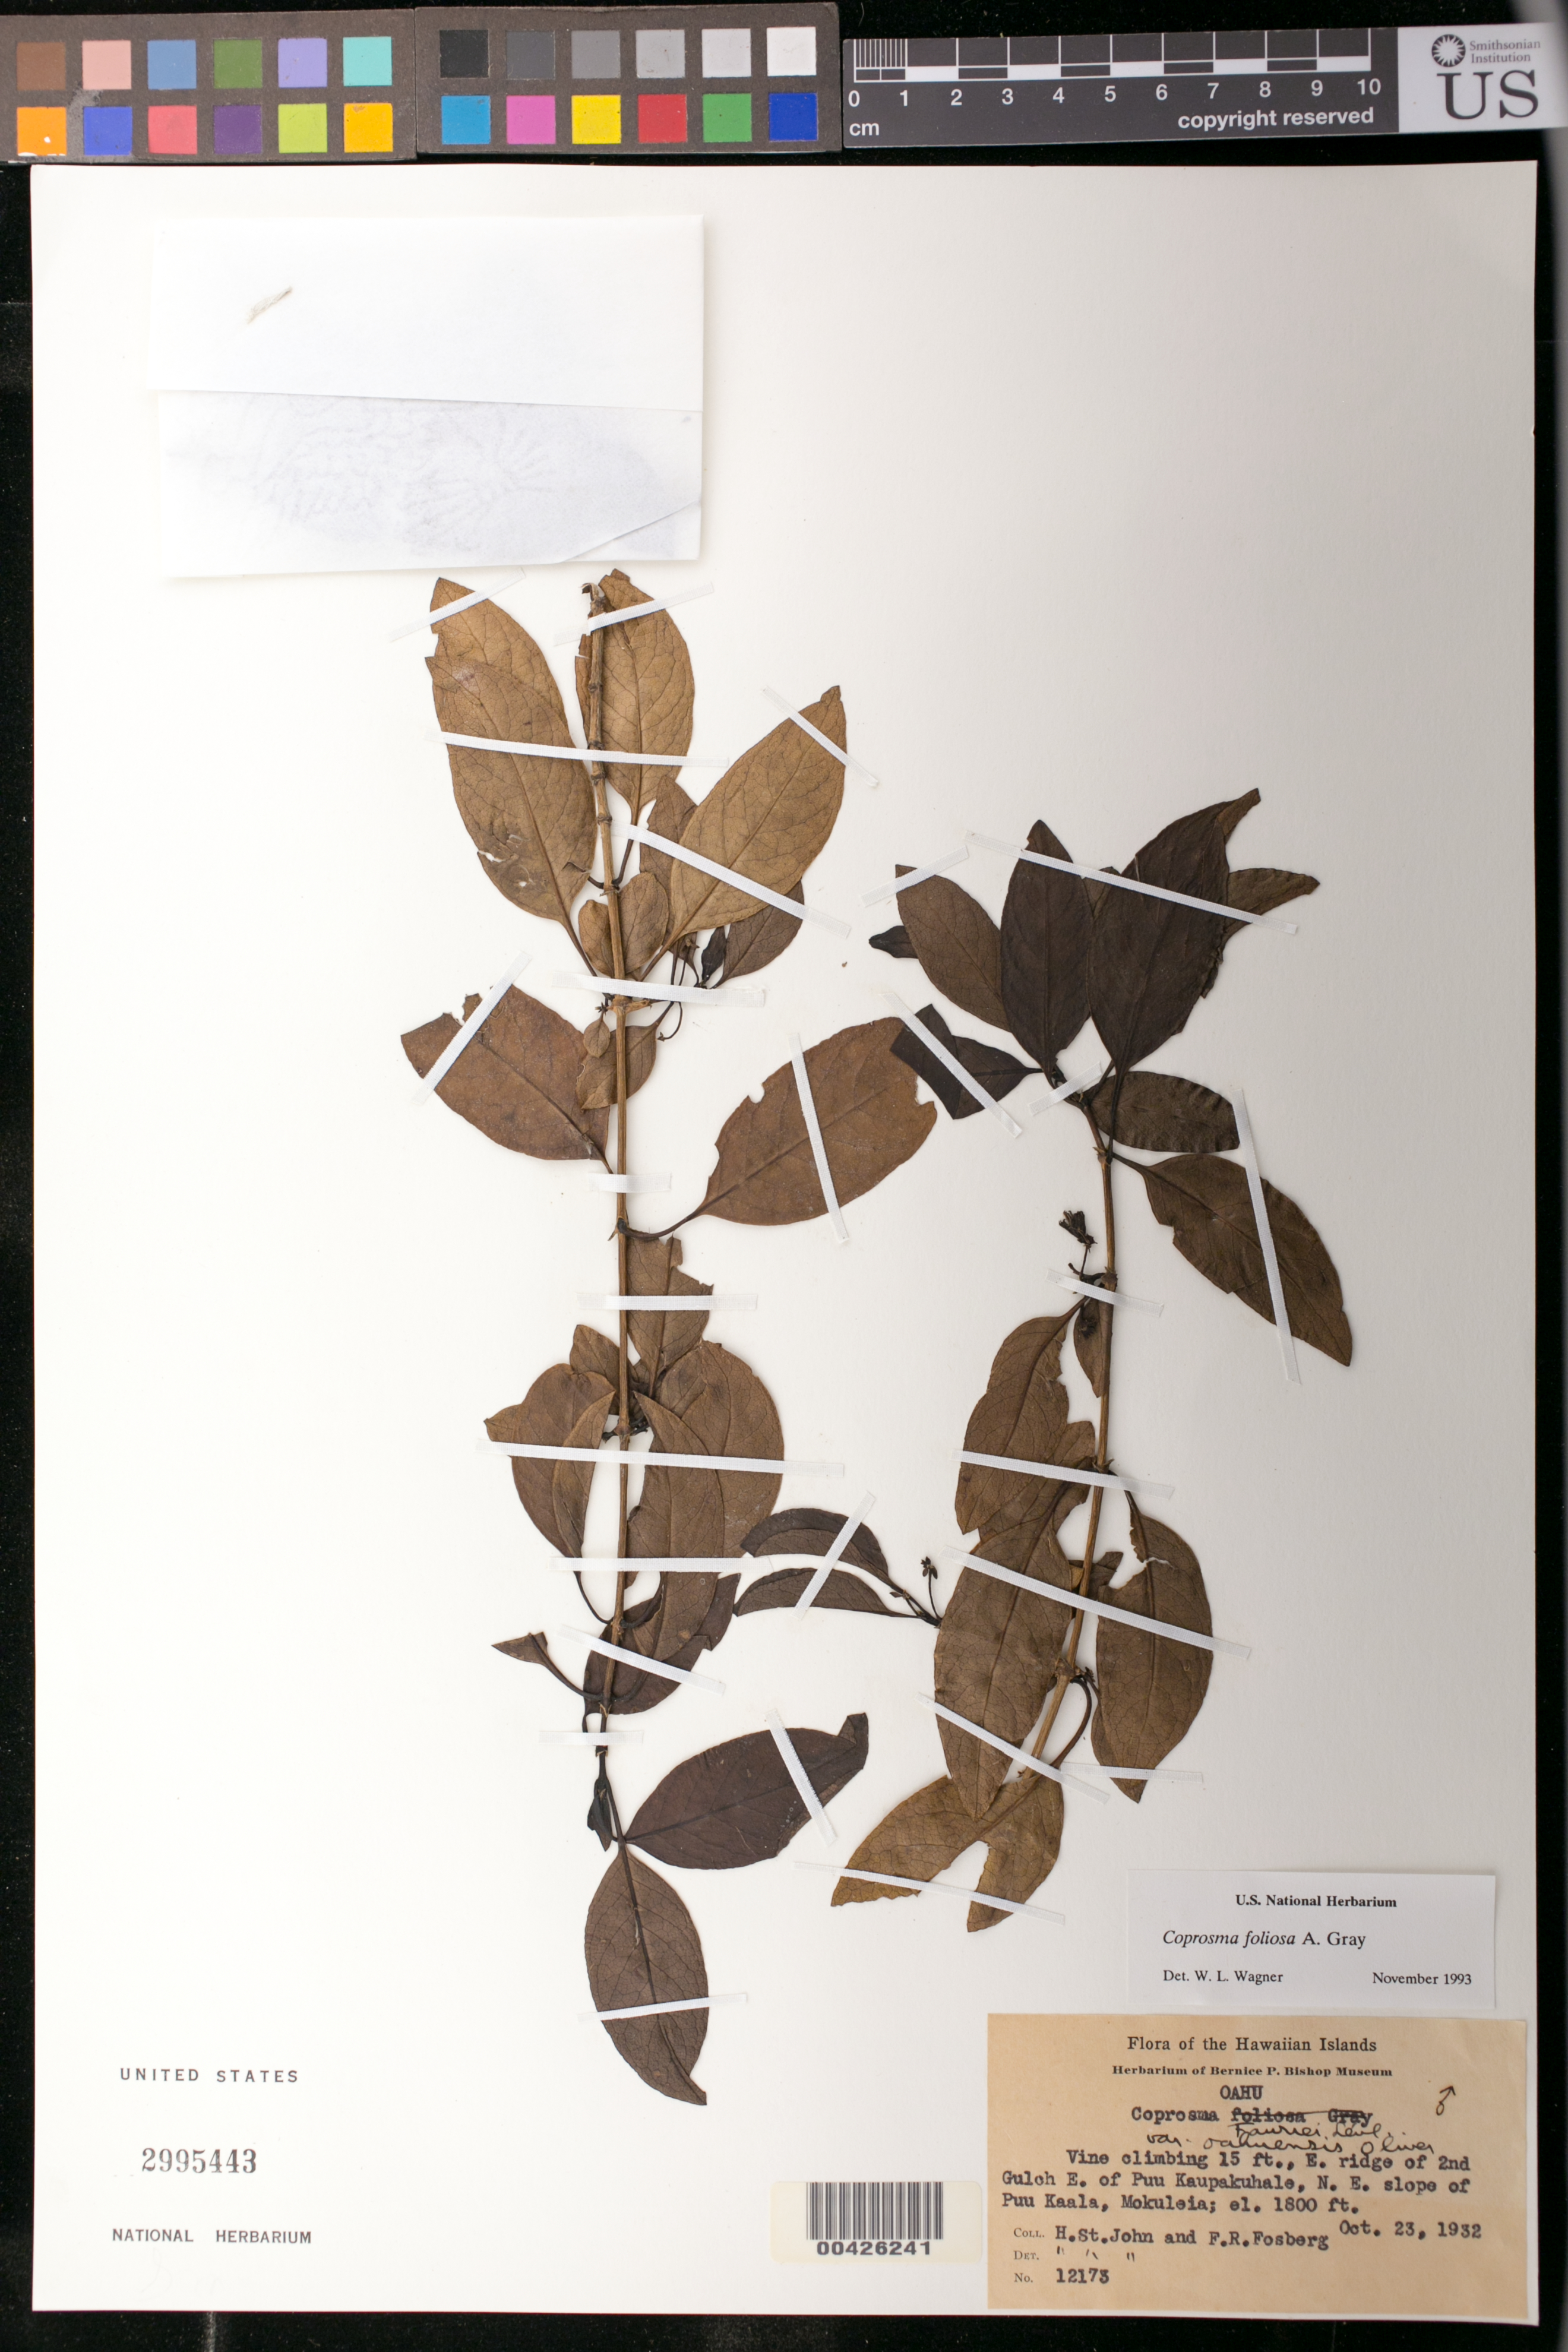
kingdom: Plantae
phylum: Tracheophyta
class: Magnoliopsida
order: Gentianales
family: Rubiaceae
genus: Coprosma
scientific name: Coprosma foliosa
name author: A. Gray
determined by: Wagner, W. L., (BOT), Smithsonian Institution - National Museum of Natural History (UNITED STATES)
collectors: H. St. John & F. R. Fosberg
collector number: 12173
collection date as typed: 23 Oct 1932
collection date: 1932-10-23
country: United States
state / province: Hawaii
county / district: Honolulu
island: Oahu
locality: E ridge of 2nd gulch E of Puu Kaupakuhale, NE slope of Puu Kaala, Mokuleia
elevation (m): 549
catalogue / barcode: US 2995443